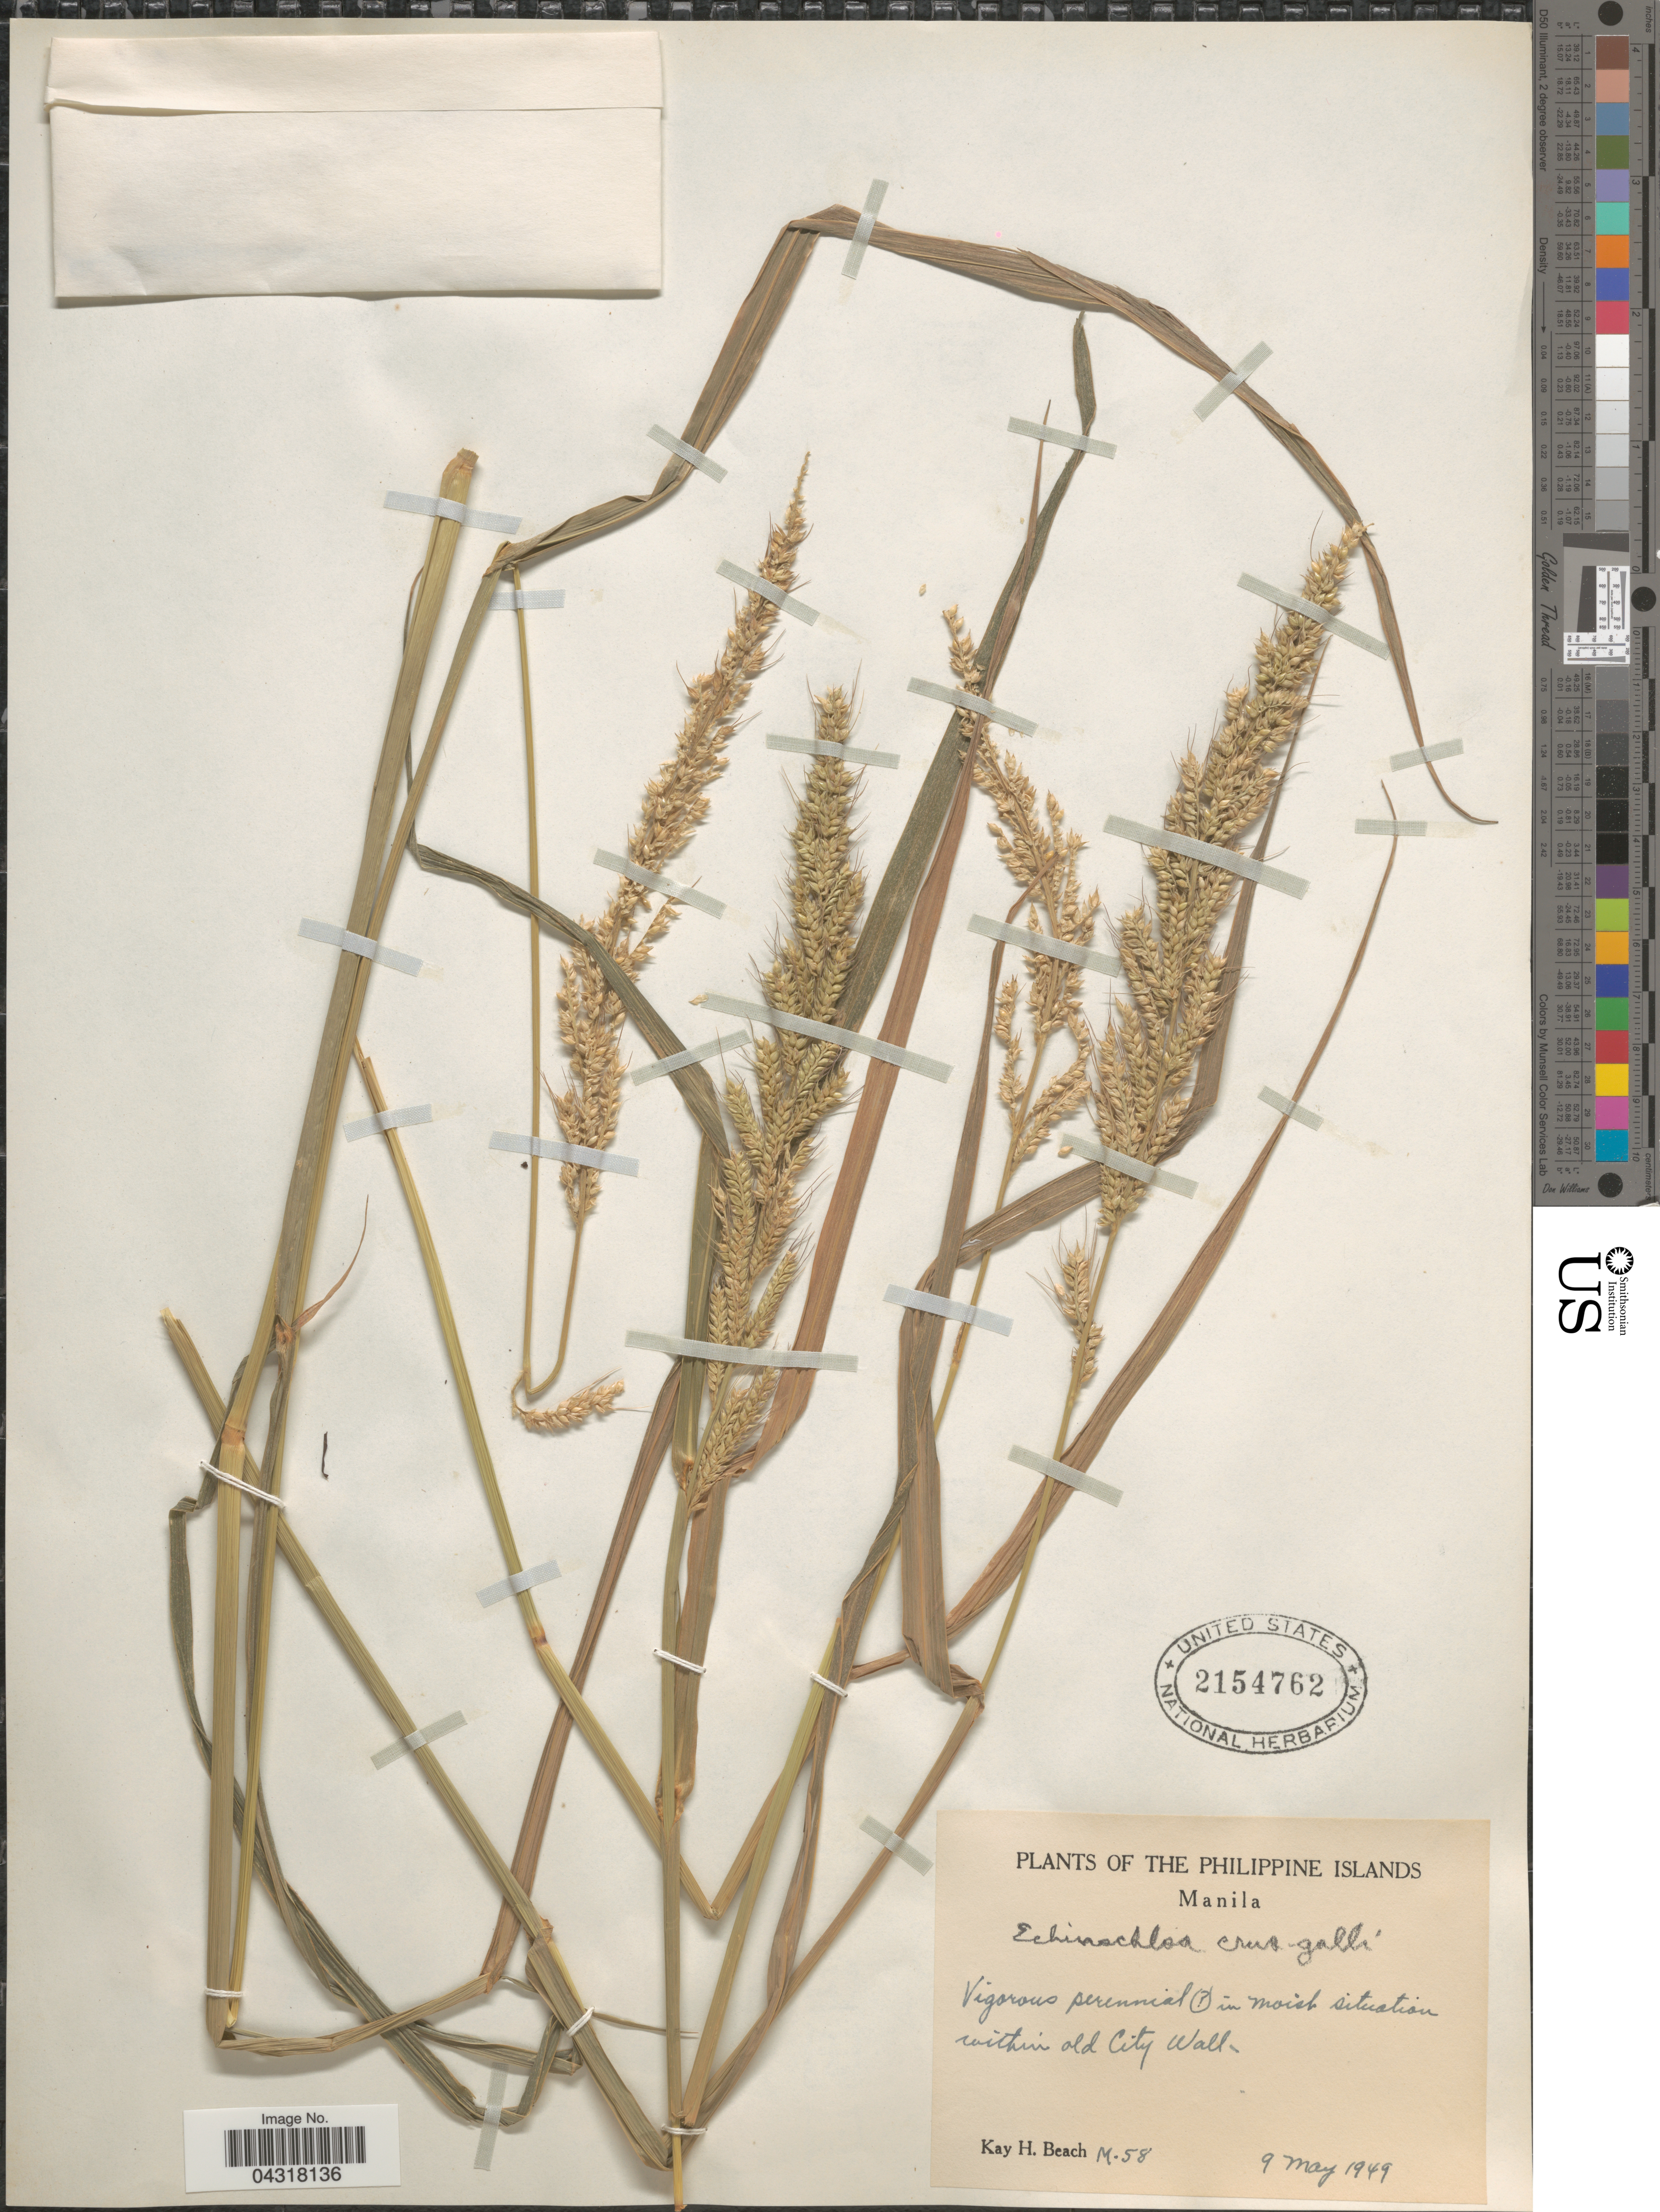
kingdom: Plantae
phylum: Tracheophyta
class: Liliopsida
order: Poales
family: Poaceae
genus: Echinochloa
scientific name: Echinochloa crus-galli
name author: (L.) P. Beauv.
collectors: K. H. Beach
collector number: M58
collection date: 1949-05-09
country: Philippines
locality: Manila. Within old City Wall.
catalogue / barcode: US 2154762